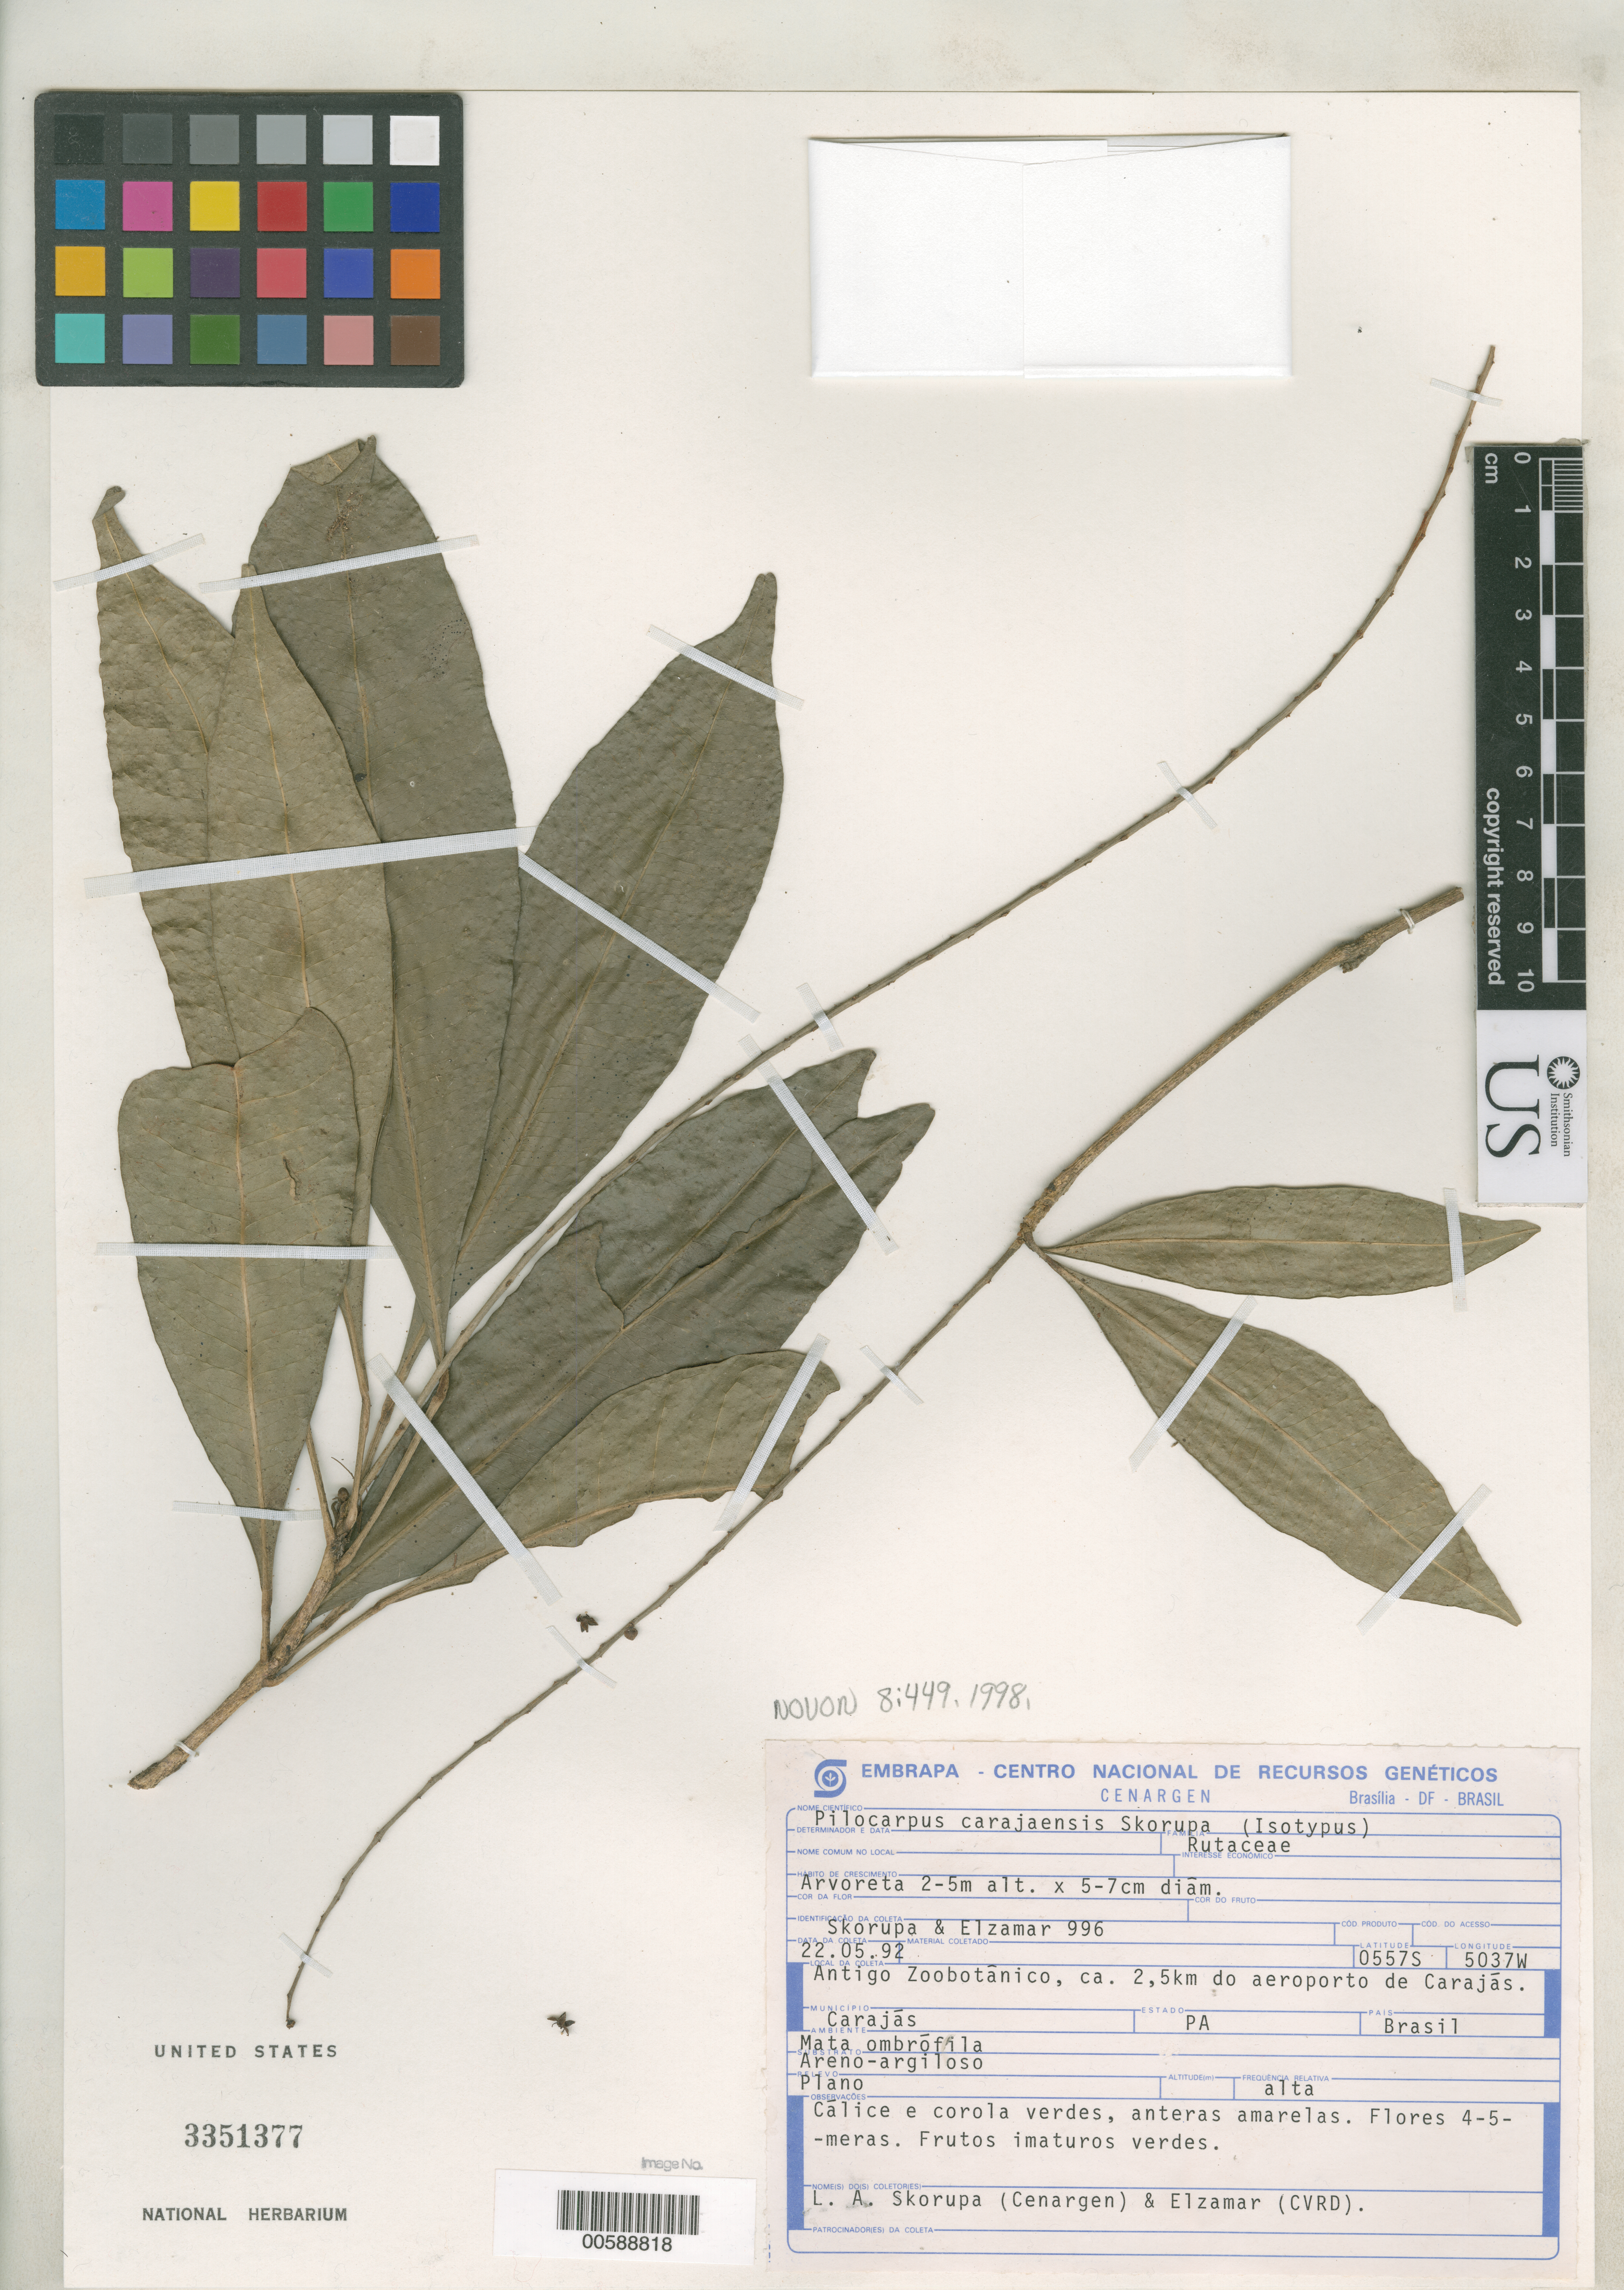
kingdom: Plantae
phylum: Tracheophyta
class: Magnoliopsida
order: Sapindales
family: Rutaceae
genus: Pilocarpus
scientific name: Pilocarpus carajaensis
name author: Skorupa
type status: Isotype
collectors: L. A. Skorupa & -. Elzamar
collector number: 996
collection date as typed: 22 May 1992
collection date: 1992-05-22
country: Brazil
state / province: Pará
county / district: Carajas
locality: Antigo Ziibotanico, ca. 2.5 km do Aeroporto de Carajas.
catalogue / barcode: US 3351377